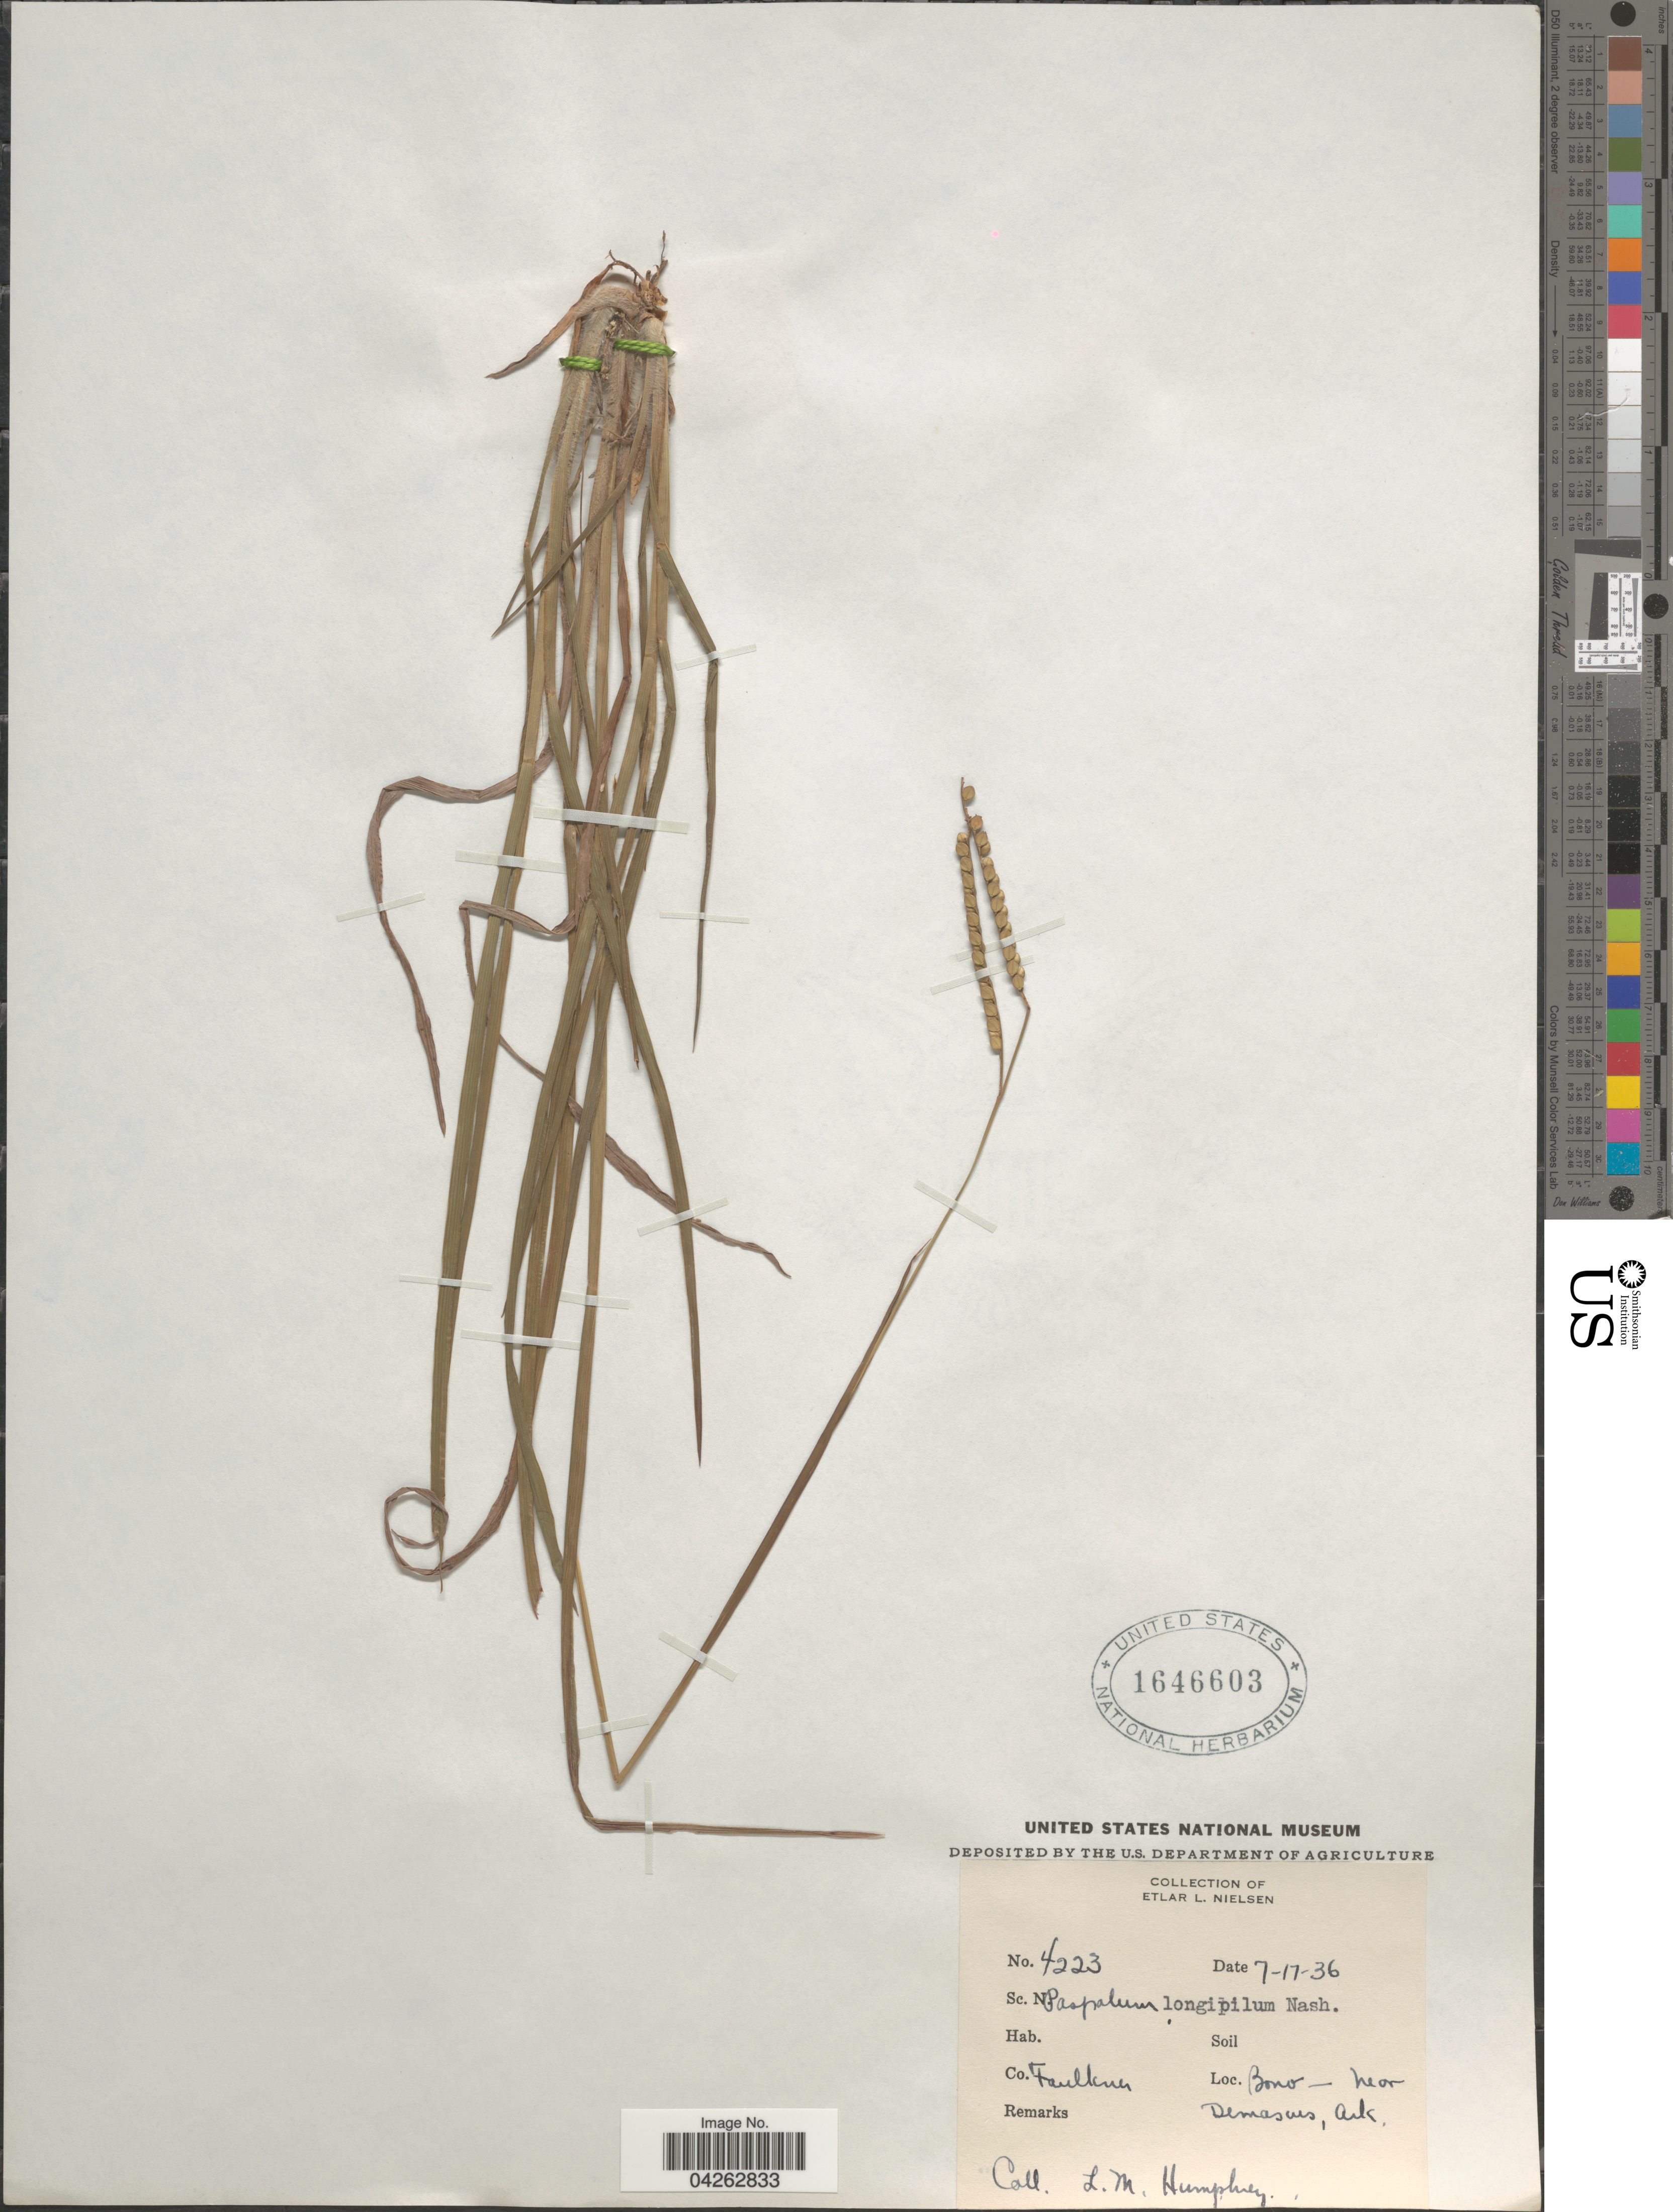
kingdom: Plantae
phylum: Tracheophyta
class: Liliopsida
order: Poales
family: Poaceae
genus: Paspalum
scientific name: Paspalum longipilum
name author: Nash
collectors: L. Humphrey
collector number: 4223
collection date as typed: Transcribed d/m/y: 17/7/36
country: United States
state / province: Arkansas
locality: Co. Faulkner. Bono - near Demascus.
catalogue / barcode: US 1646603